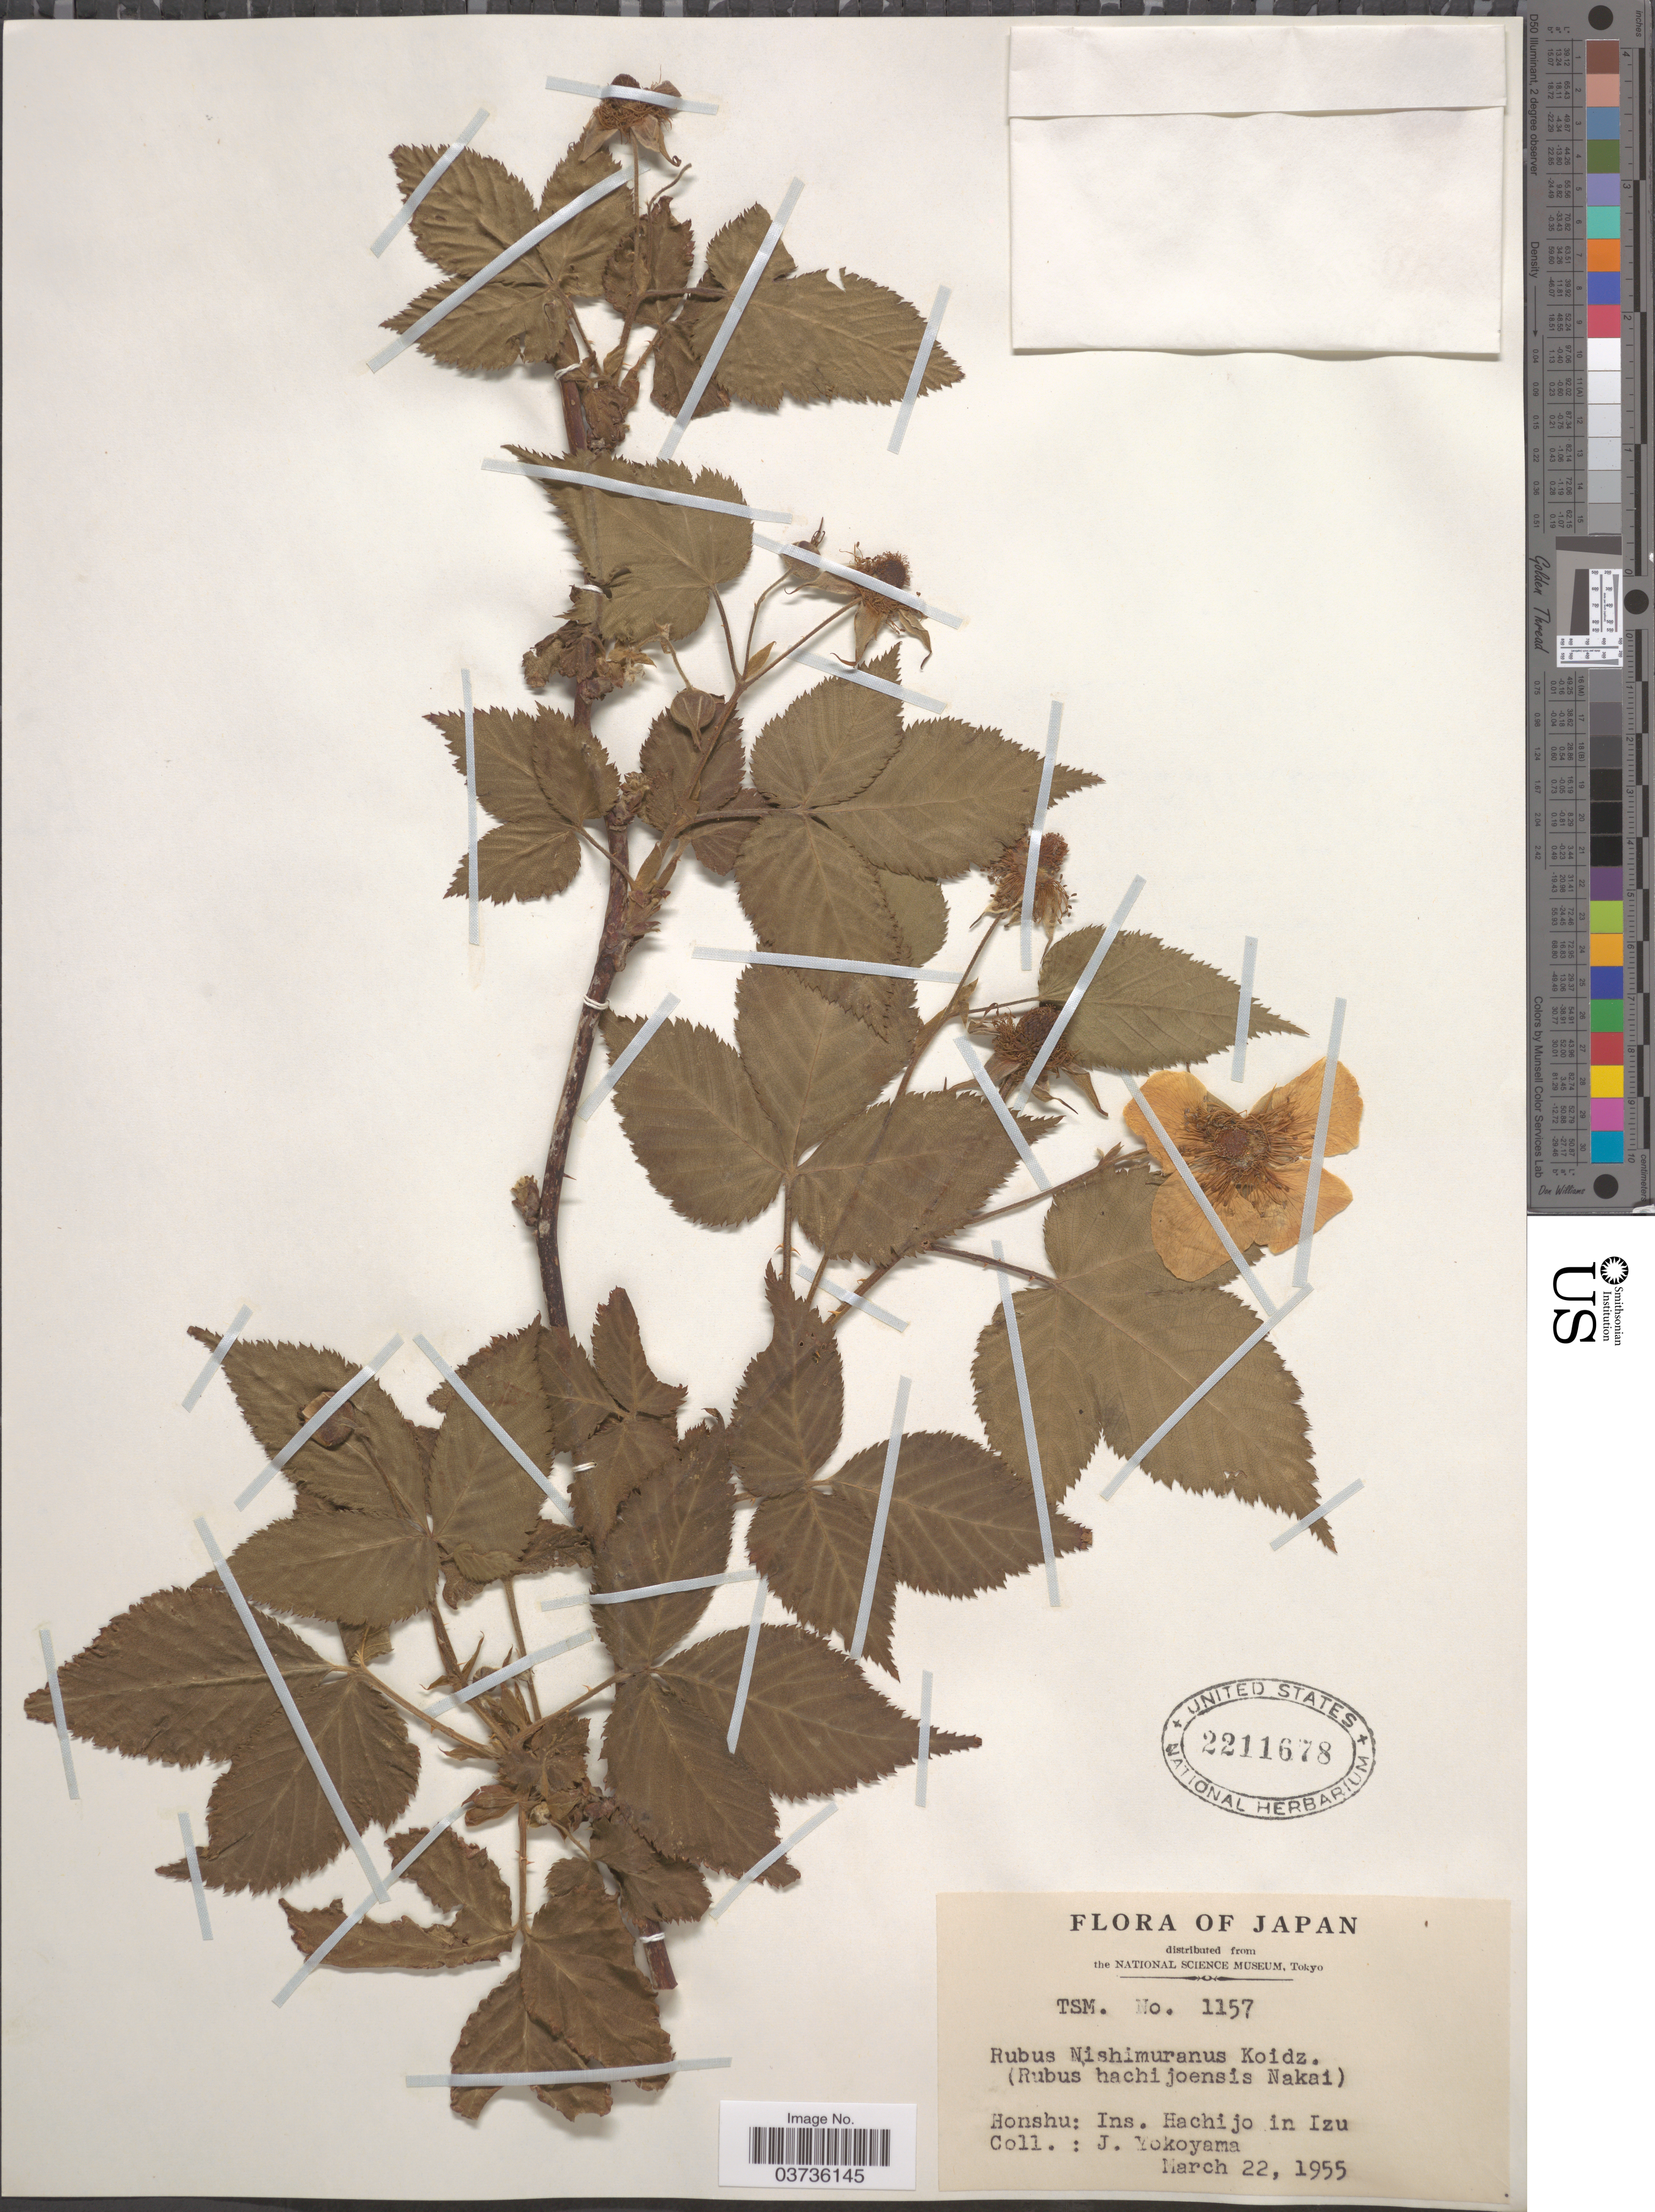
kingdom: Plantae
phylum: Tracheophyta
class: Magnoliopsida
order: Rosales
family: Rosaceae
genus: Rubus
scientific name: Rubus nishimuranus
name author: Koidz.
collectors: J. Yokoyama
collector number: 1157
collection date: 1955-03-22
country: Japan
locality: Honshu: Ins. Hachijo in Izu.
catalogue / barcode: US 2211678